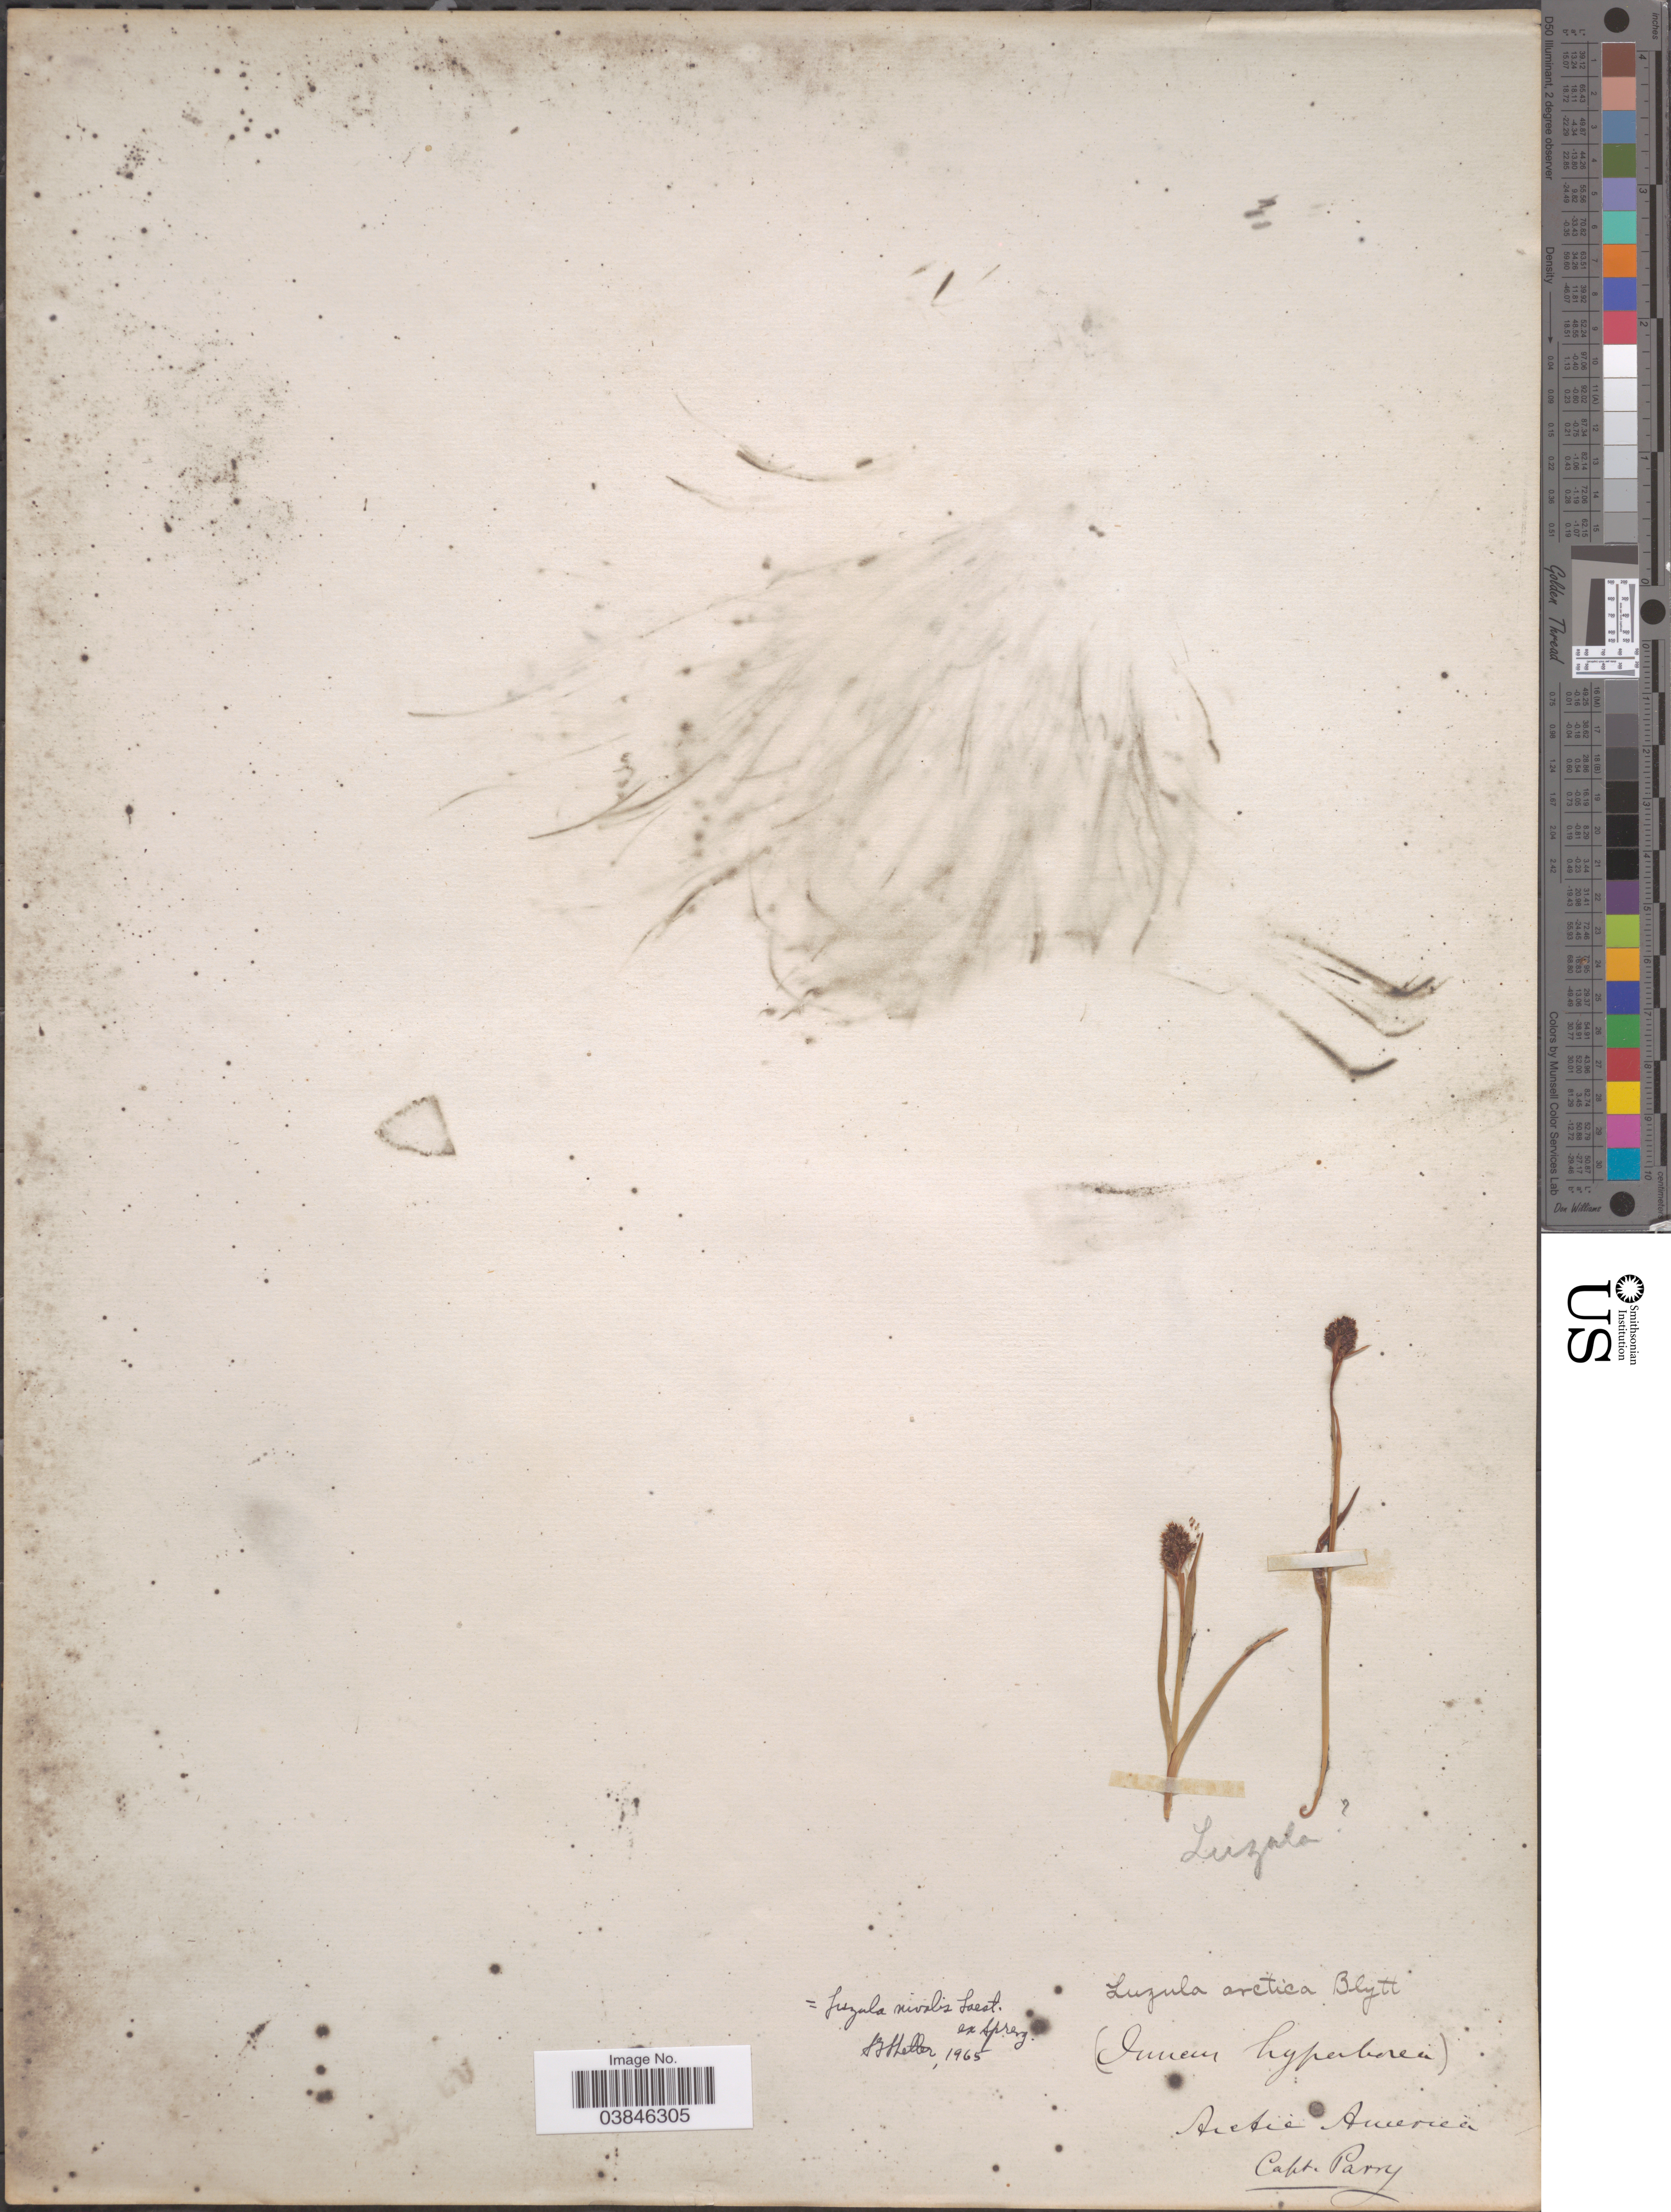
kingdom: Plantae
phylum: Tracheophyta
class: Liliopsida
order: Poales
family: Juncaceae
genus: Luzula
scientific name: Luzula nivalis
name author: (Laest.) Spreng.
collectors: Capt. Parry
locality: Arctic America.